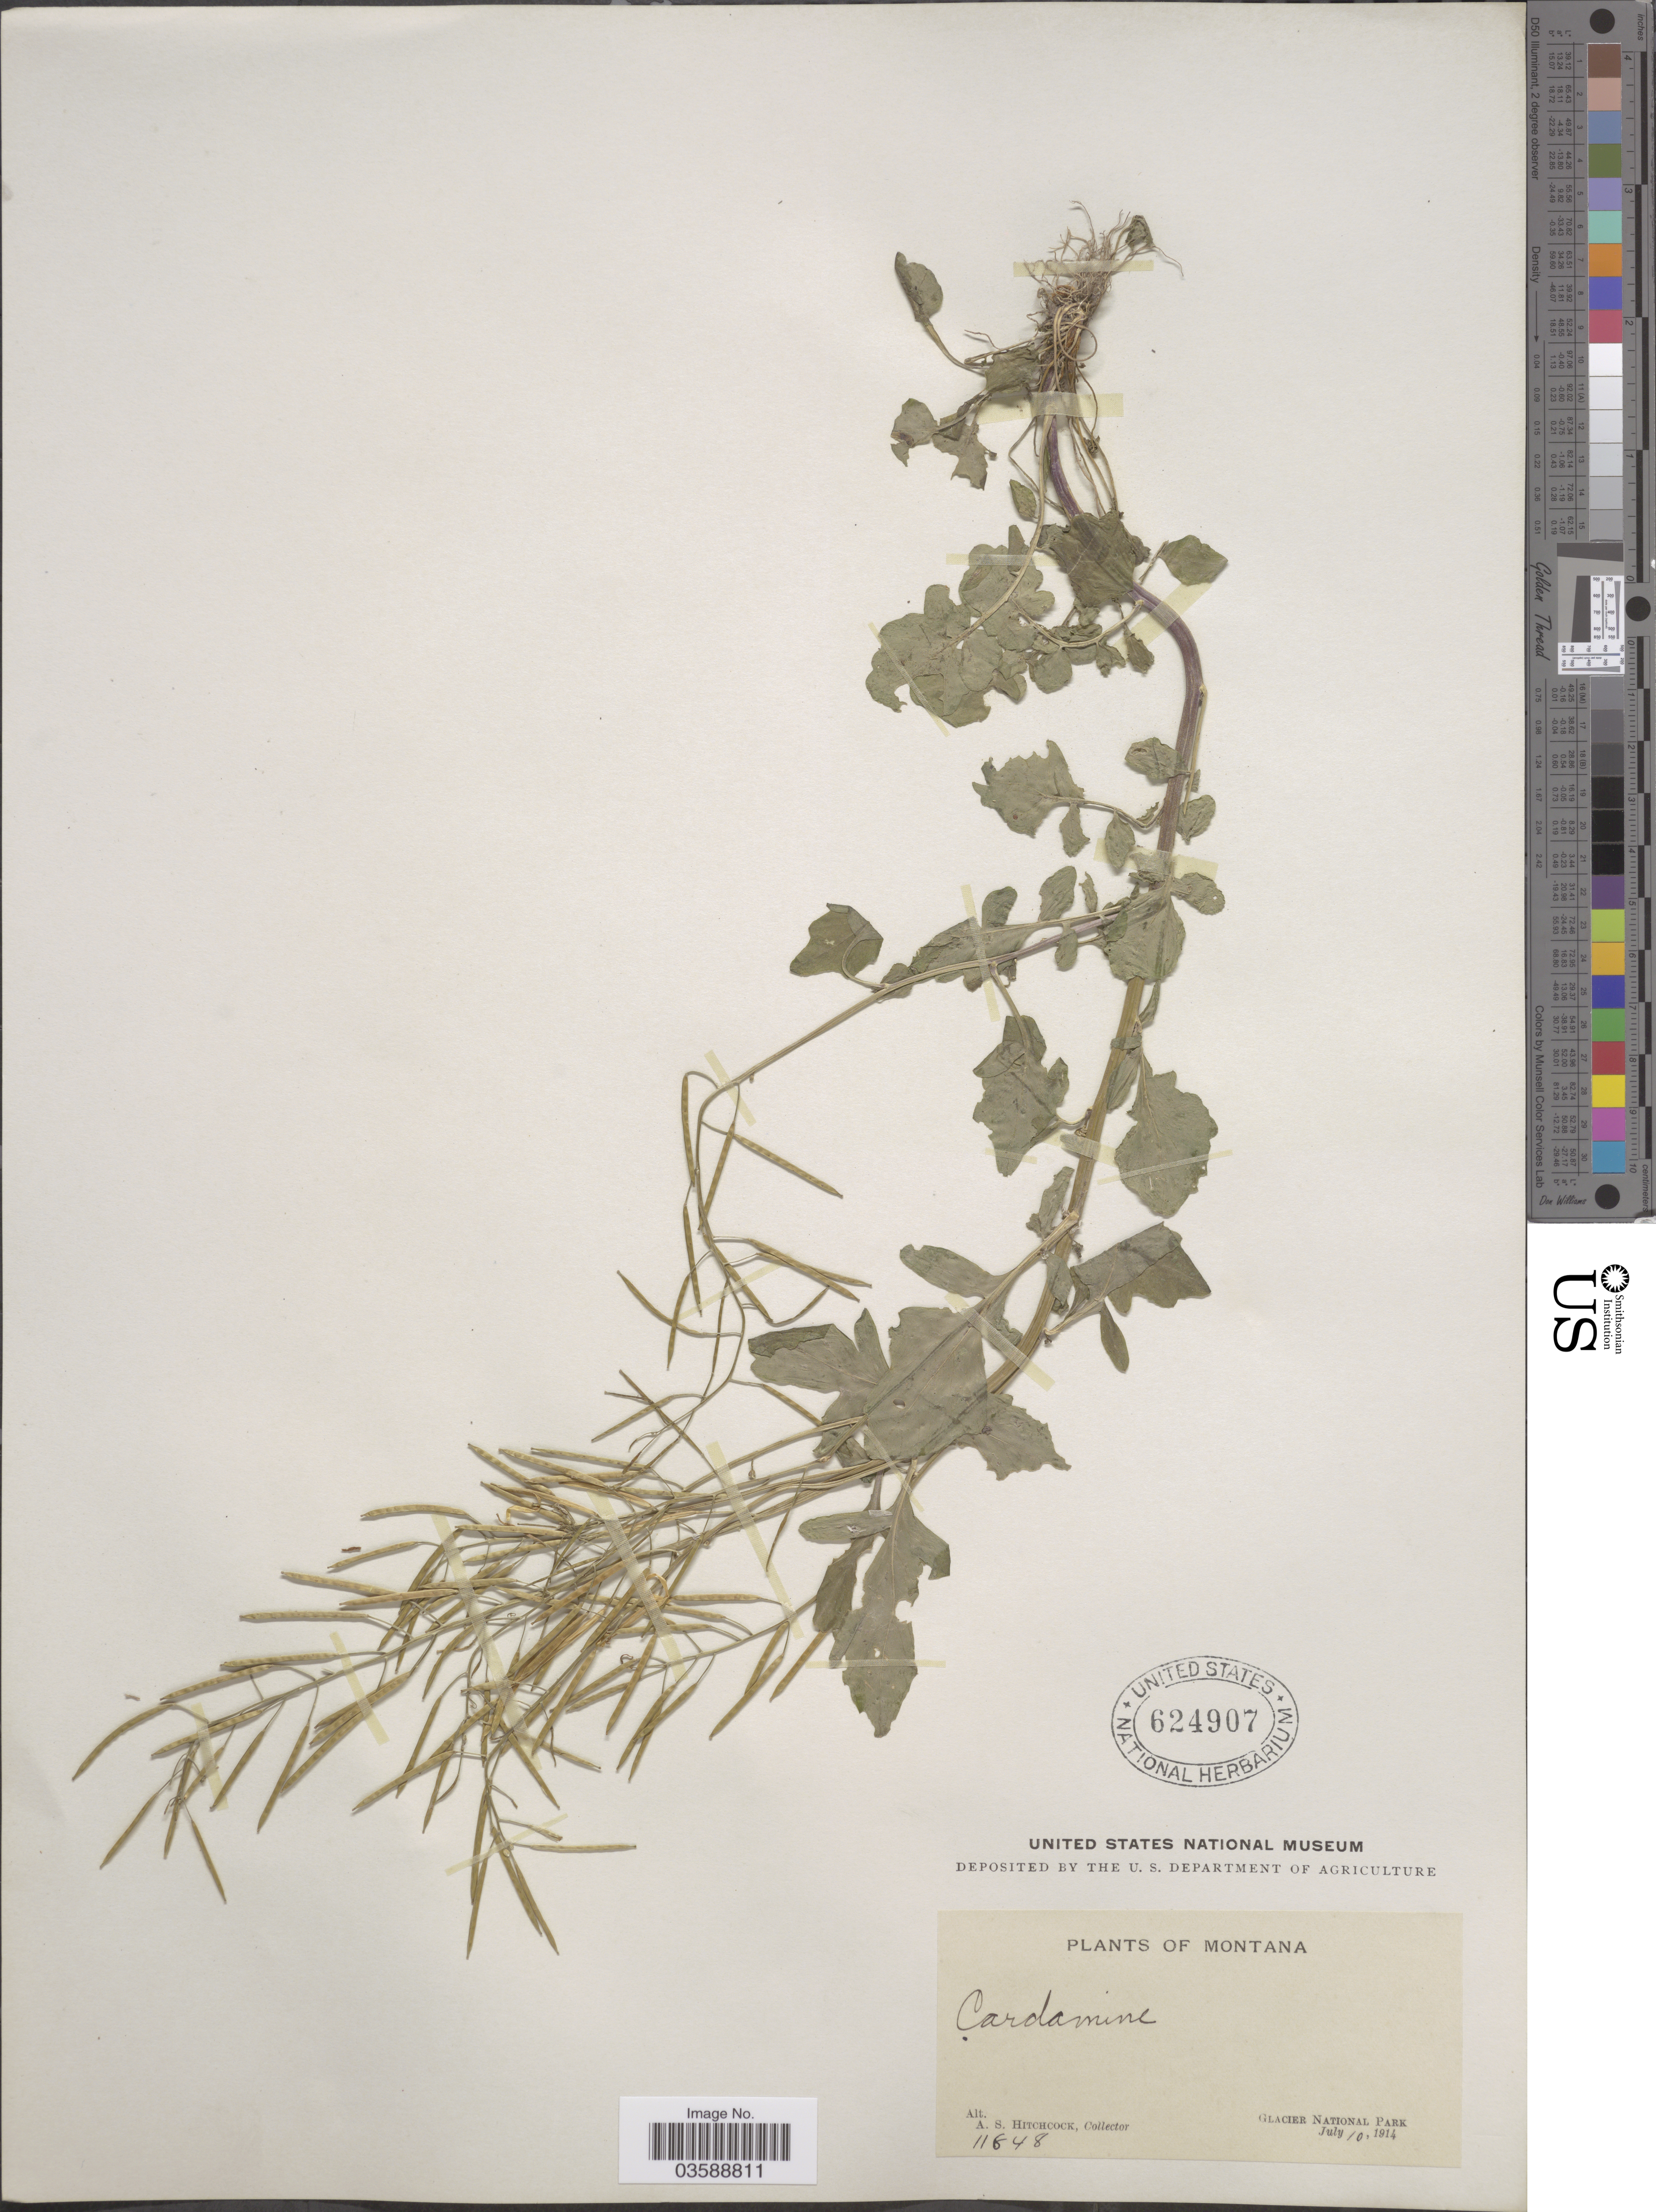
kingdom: Plantae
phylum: Tracheophyta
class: Magnoliopsida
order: Brassicales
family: Brassicaceae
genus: Cardamine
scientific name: Cardamine breweri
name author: S. Watson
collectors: A. S. Hitchcock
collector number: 11648*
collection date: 1914-07-10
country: United States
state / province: Montana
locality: Glacier National Park.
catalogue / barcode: US 624907